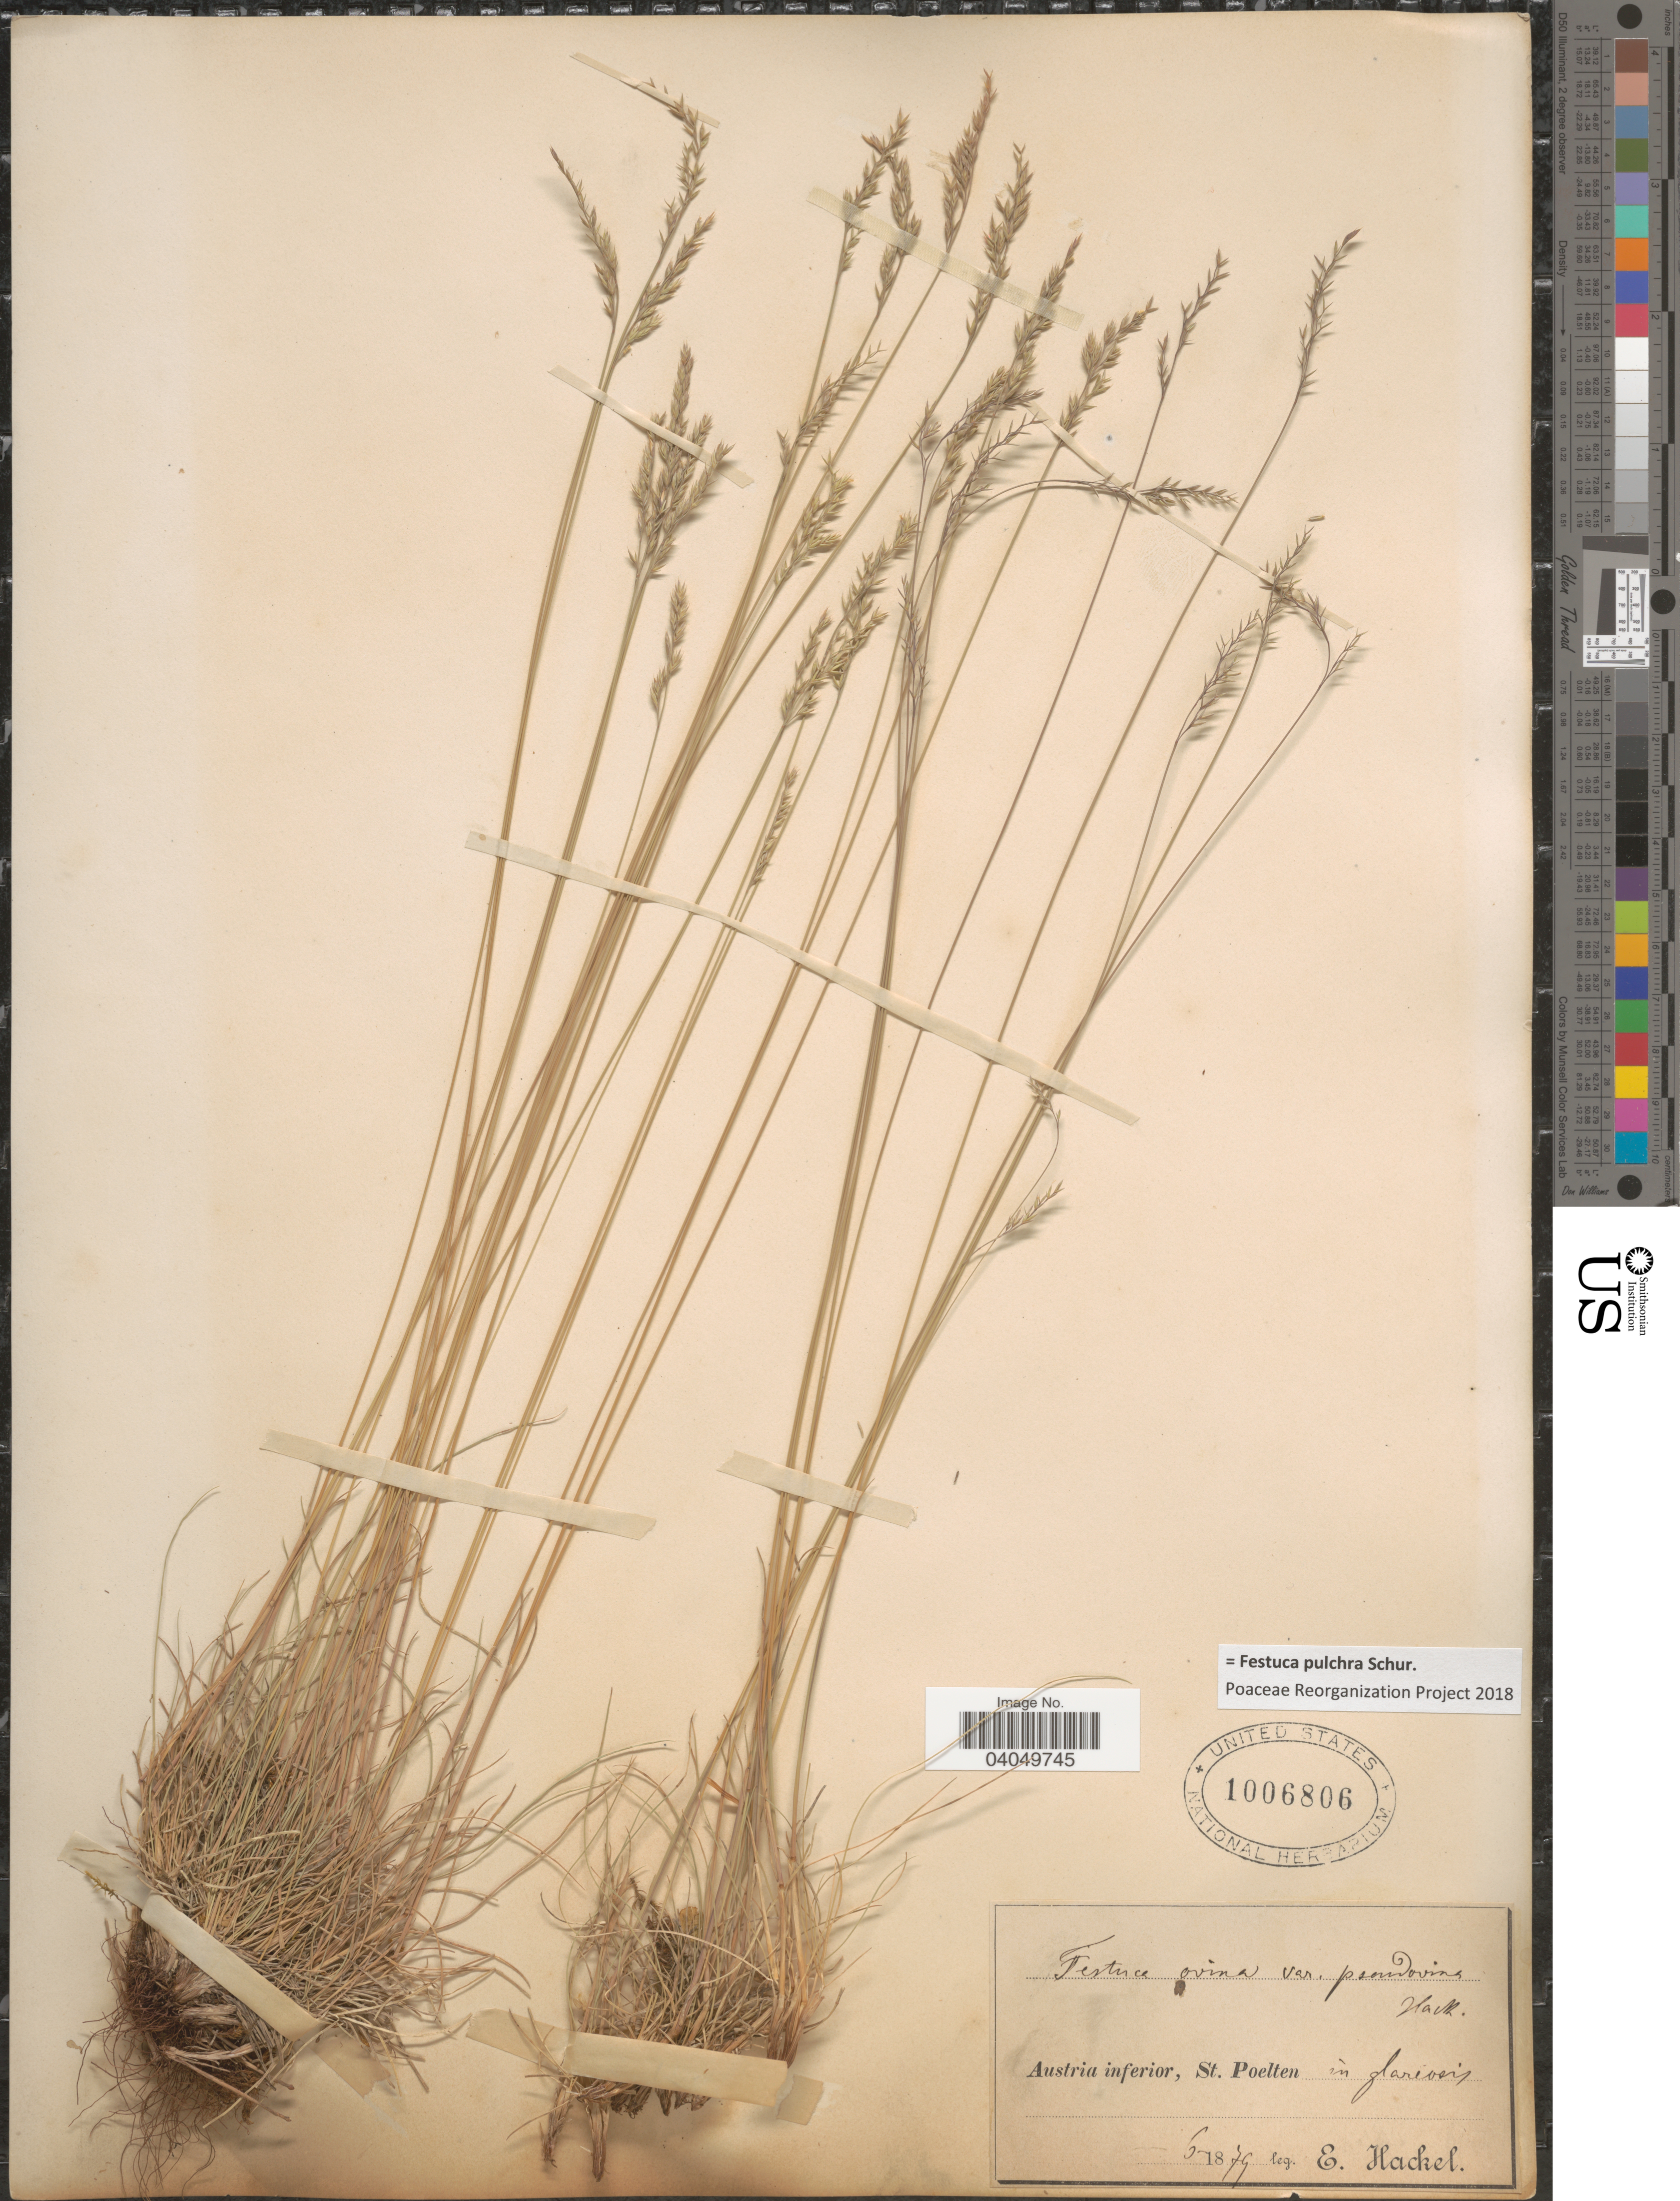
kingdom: Plantae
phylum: Tracheophyta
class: Liliopsida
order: Poales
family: Poaceae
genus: Festuca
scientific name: Festuca pulchra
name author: Schur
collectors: E. Hackel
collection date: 1879-06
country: Austria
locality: Austria inferior, St. Poelten, in glariosis.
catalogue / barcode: US 1006806